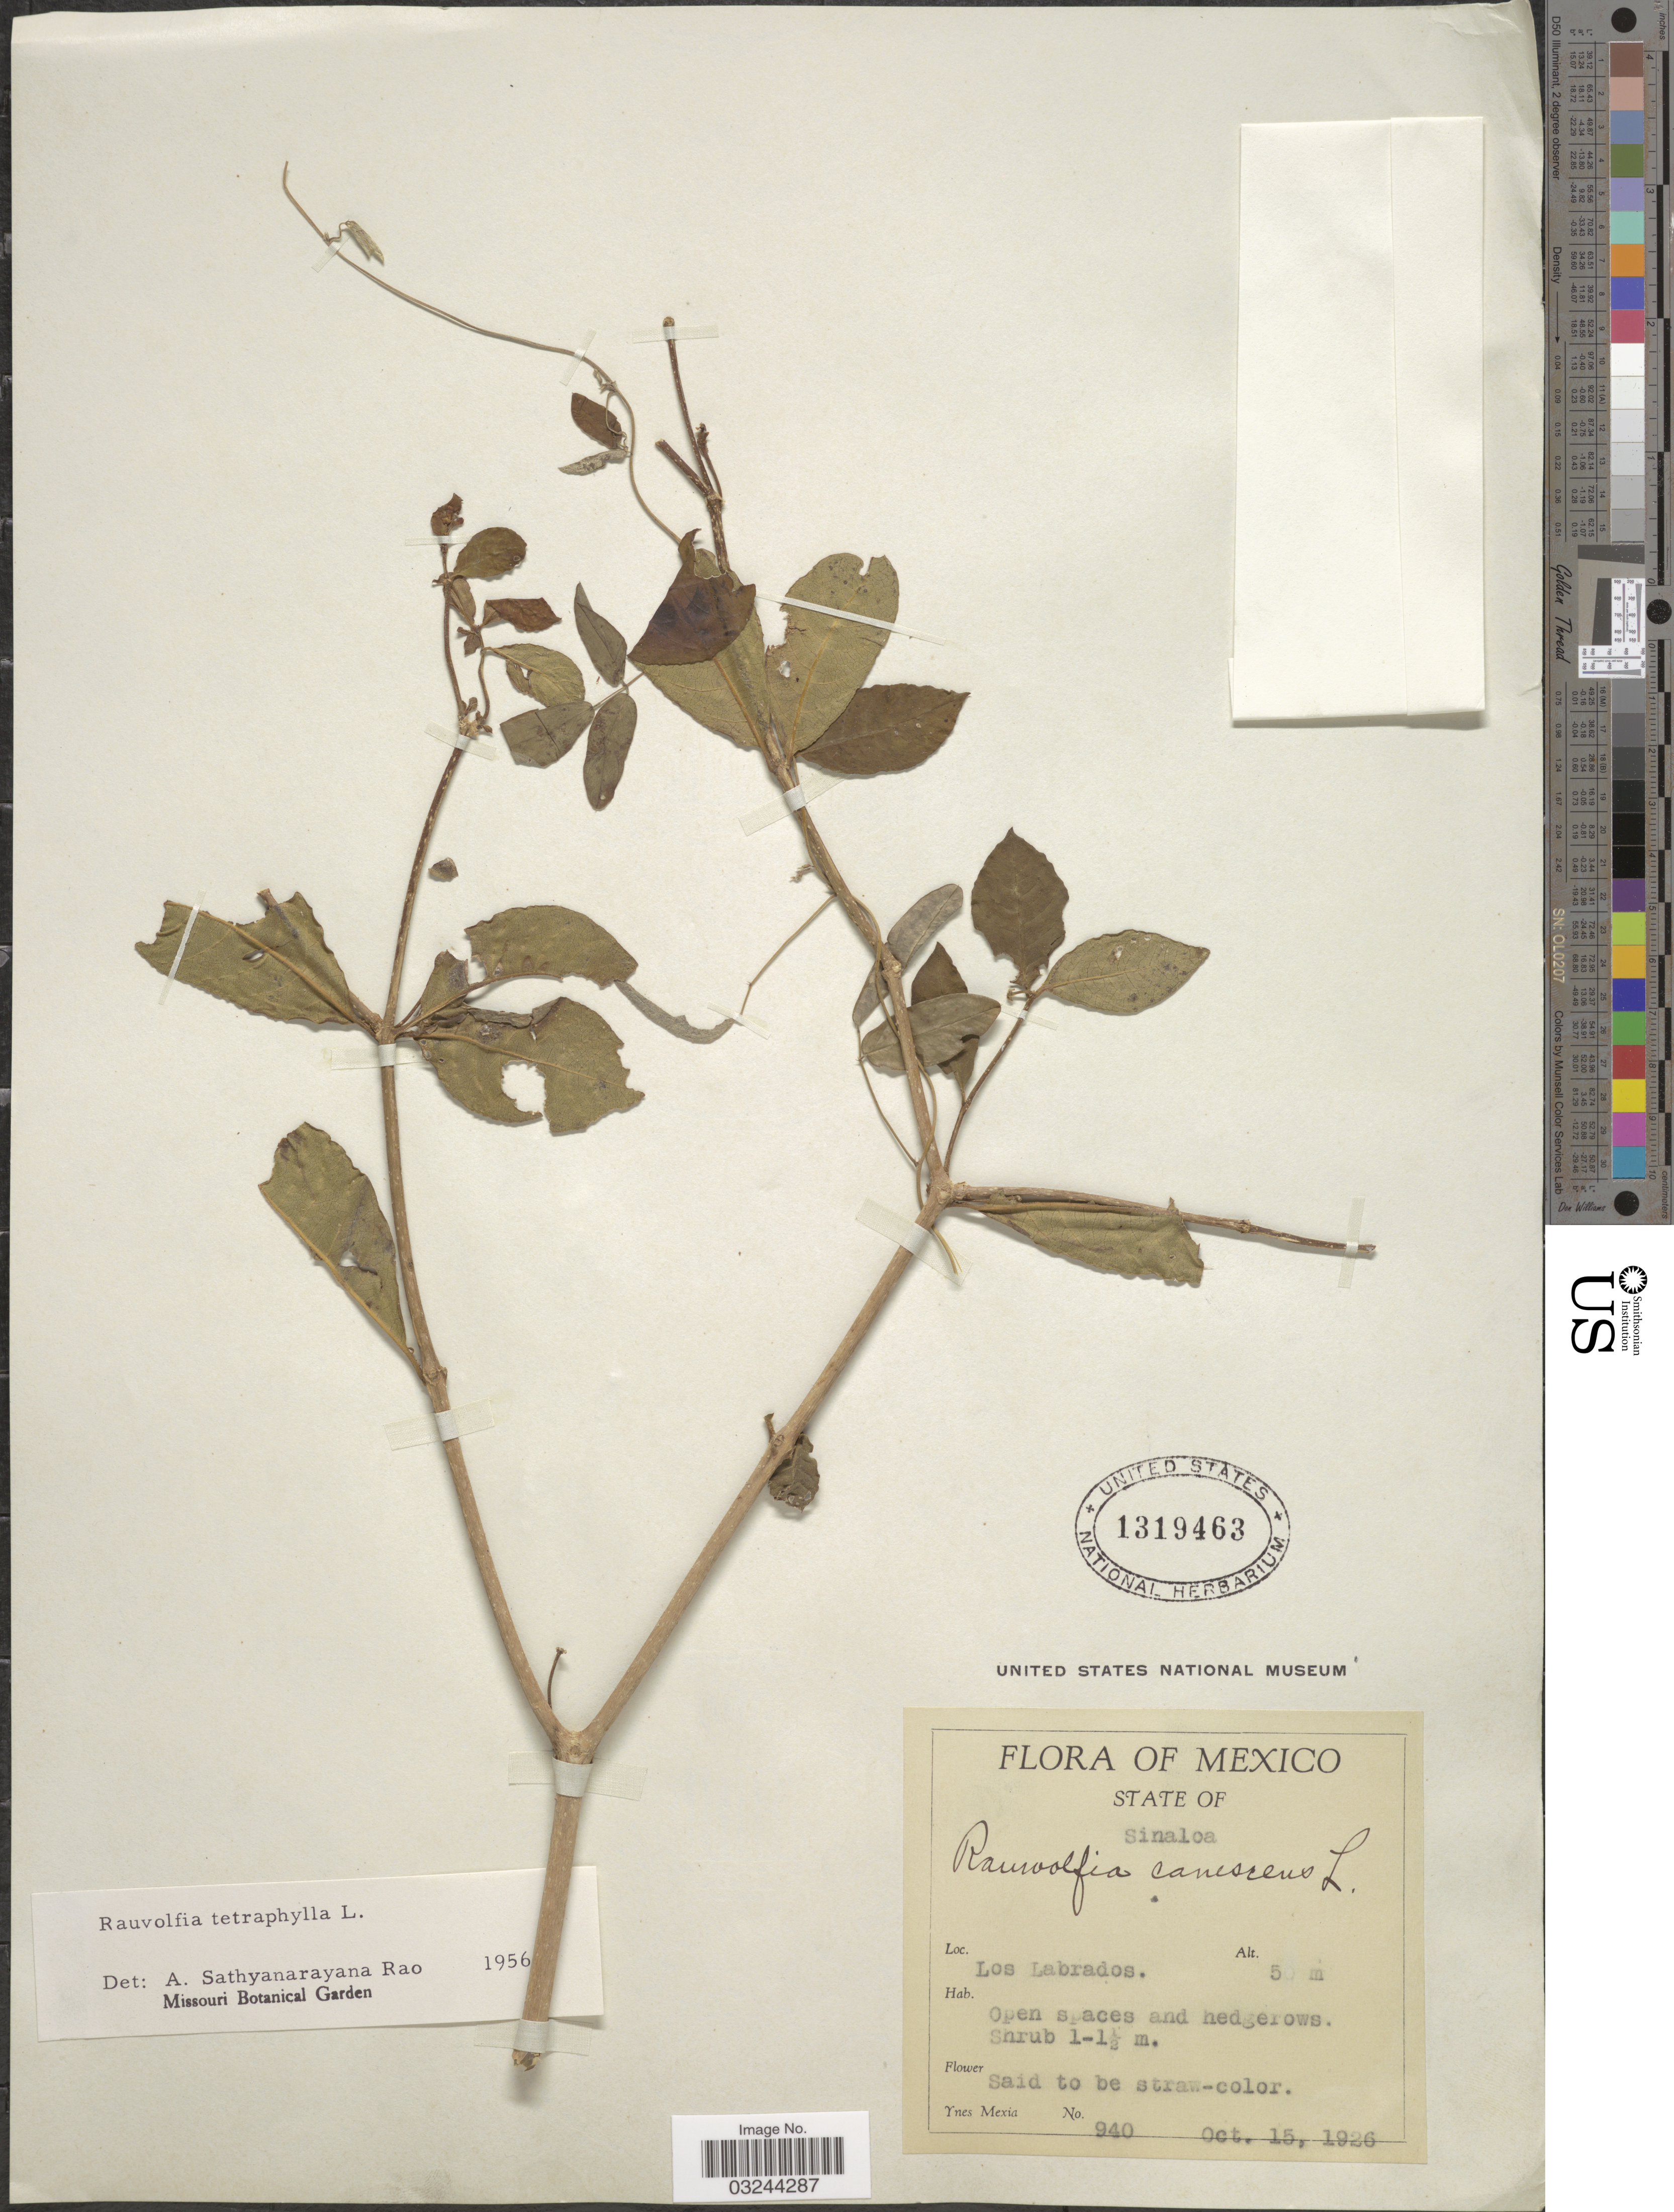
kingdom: Plantae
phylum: Tracheophyta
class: Magnoliopsida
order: Gentianales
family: Apocynaceae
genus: Rauvolfia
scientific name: Rauvolfia tetraphylla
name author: L.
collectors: Y. Mexia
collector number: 940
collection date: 1926-10-15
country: Mexico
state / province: Sinaloa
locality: Los Labrados.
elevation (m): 50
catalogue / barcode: US 1319463